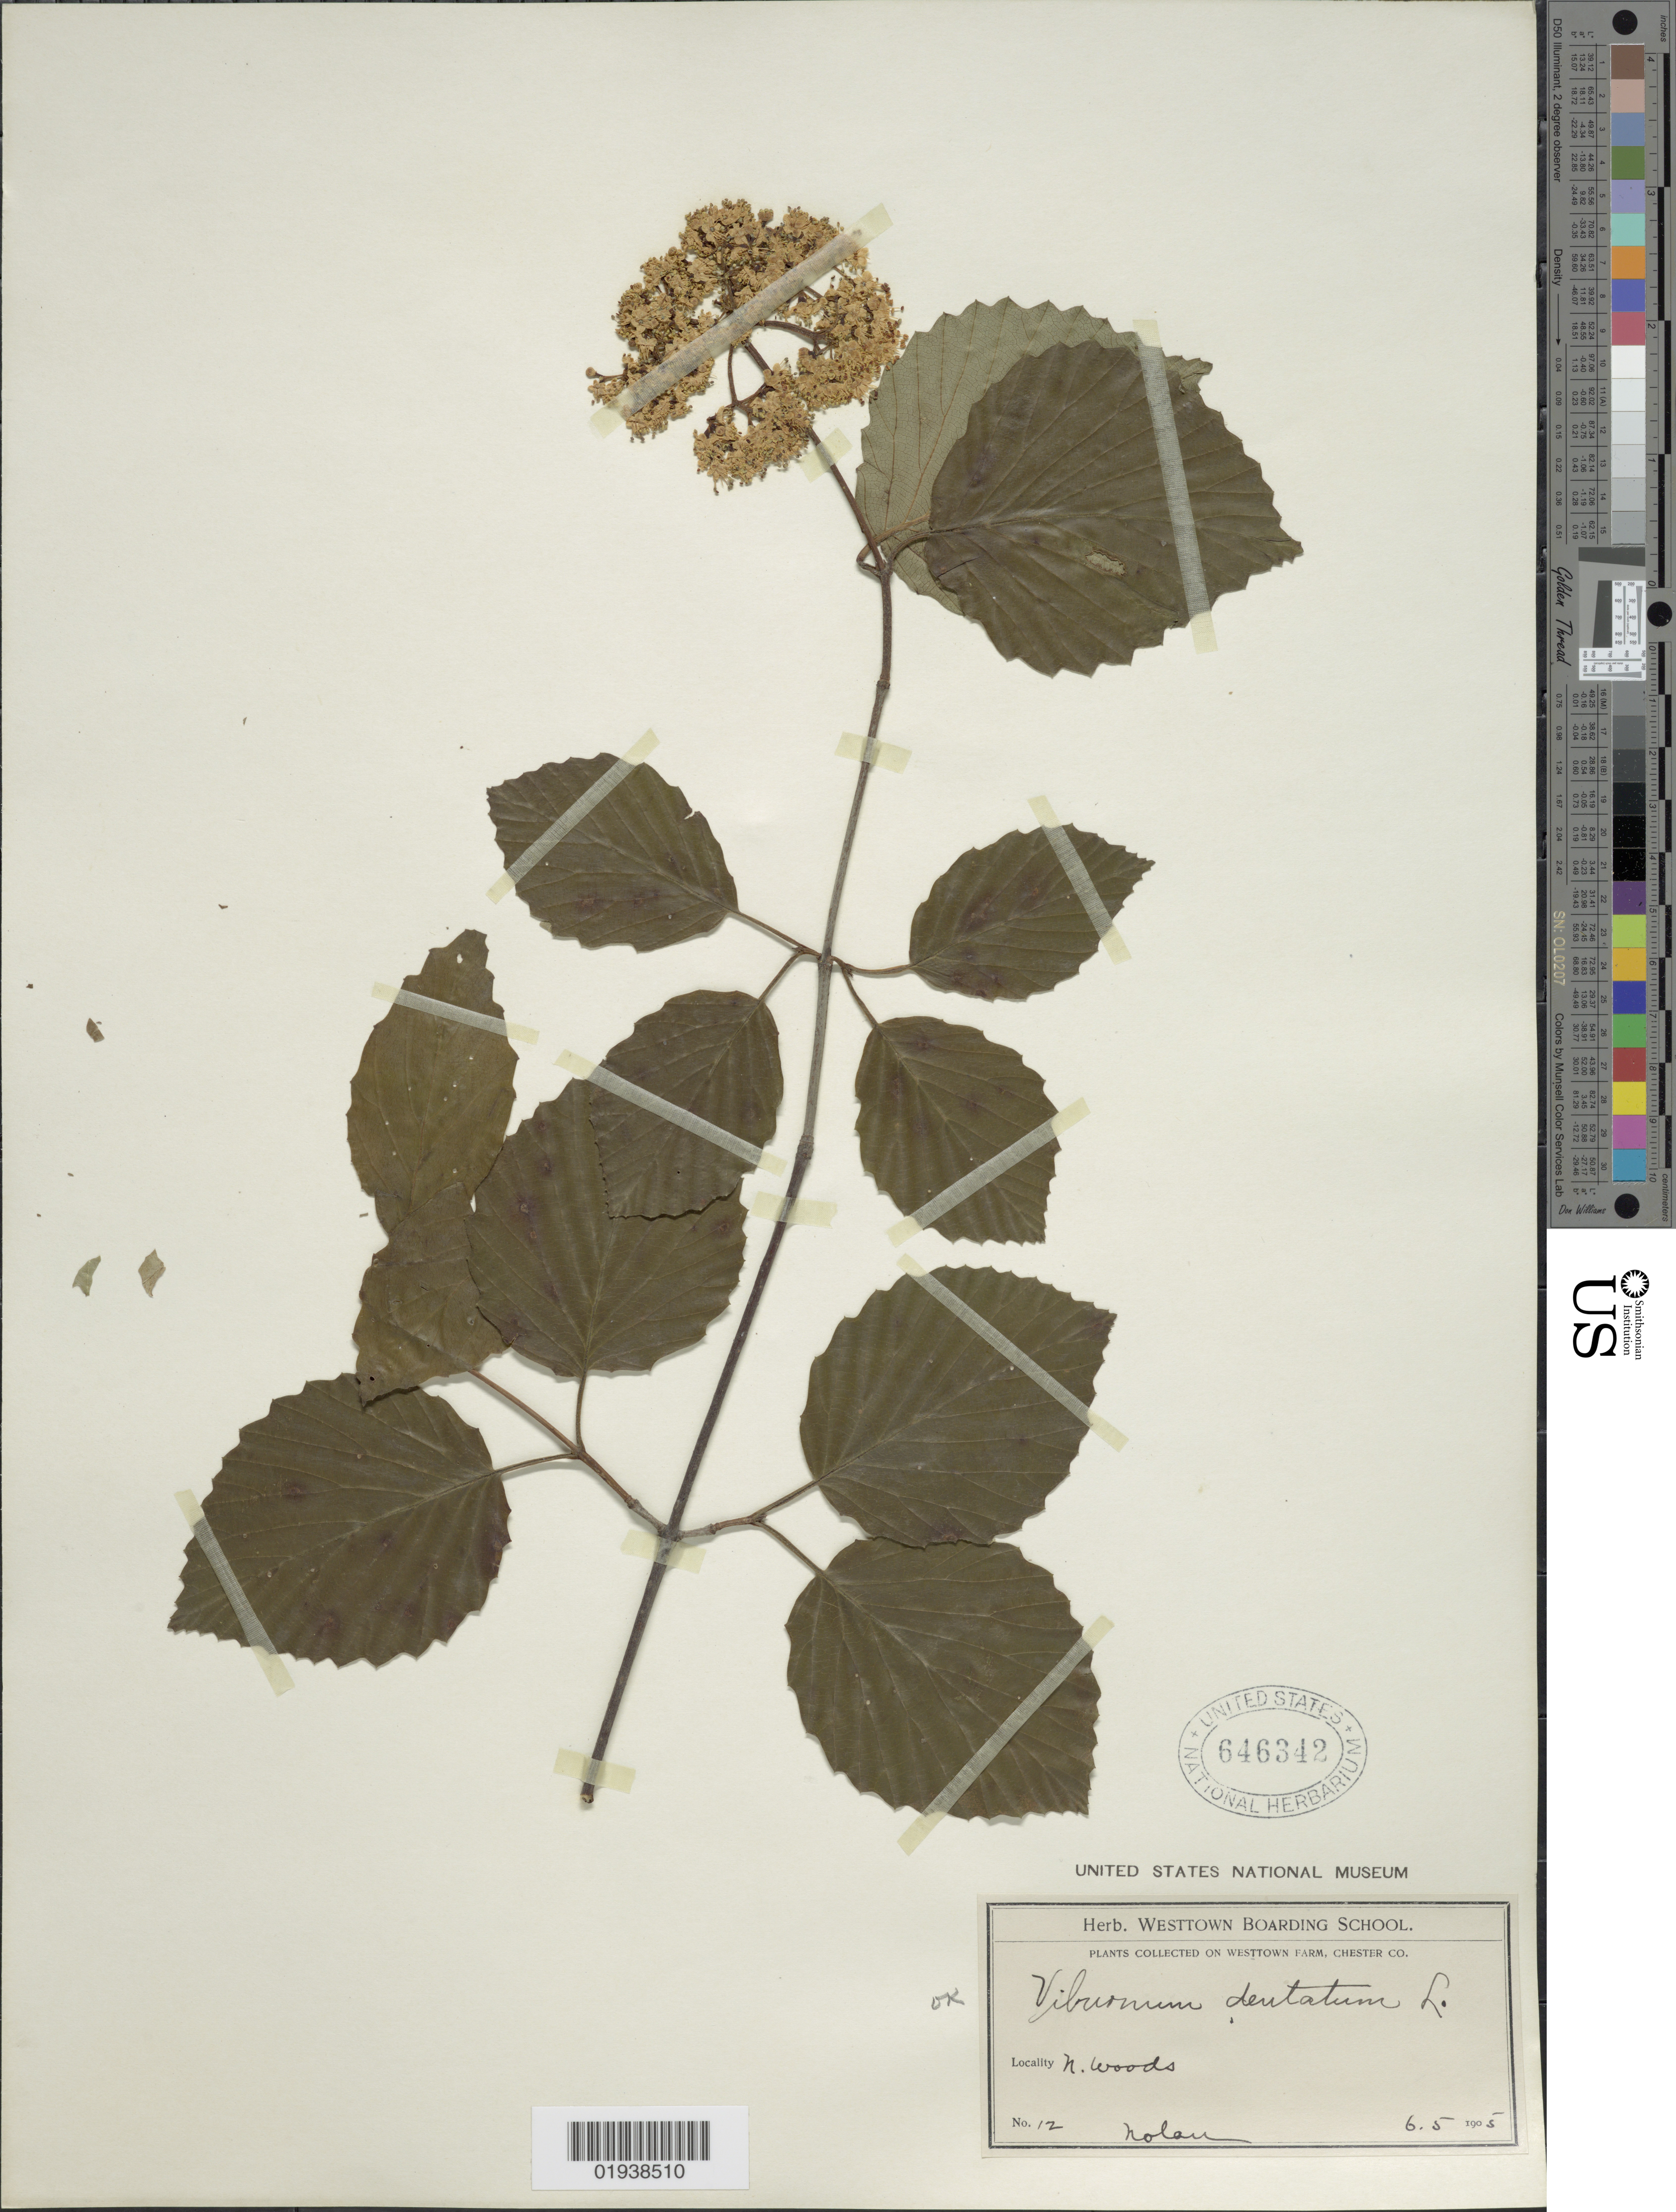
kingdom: Plantae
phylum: Tracheophyta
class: Magnoliopsida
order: Dipsacales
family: Viburnaceae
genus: Viburnum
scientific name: Viburnum dentatum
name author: L.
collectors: -. Nolan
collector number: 12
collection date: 1905-06-05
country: United States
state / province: Pennsylvania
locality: Westtown Farm, Chester Co., N. Woods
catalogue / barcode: US 646342